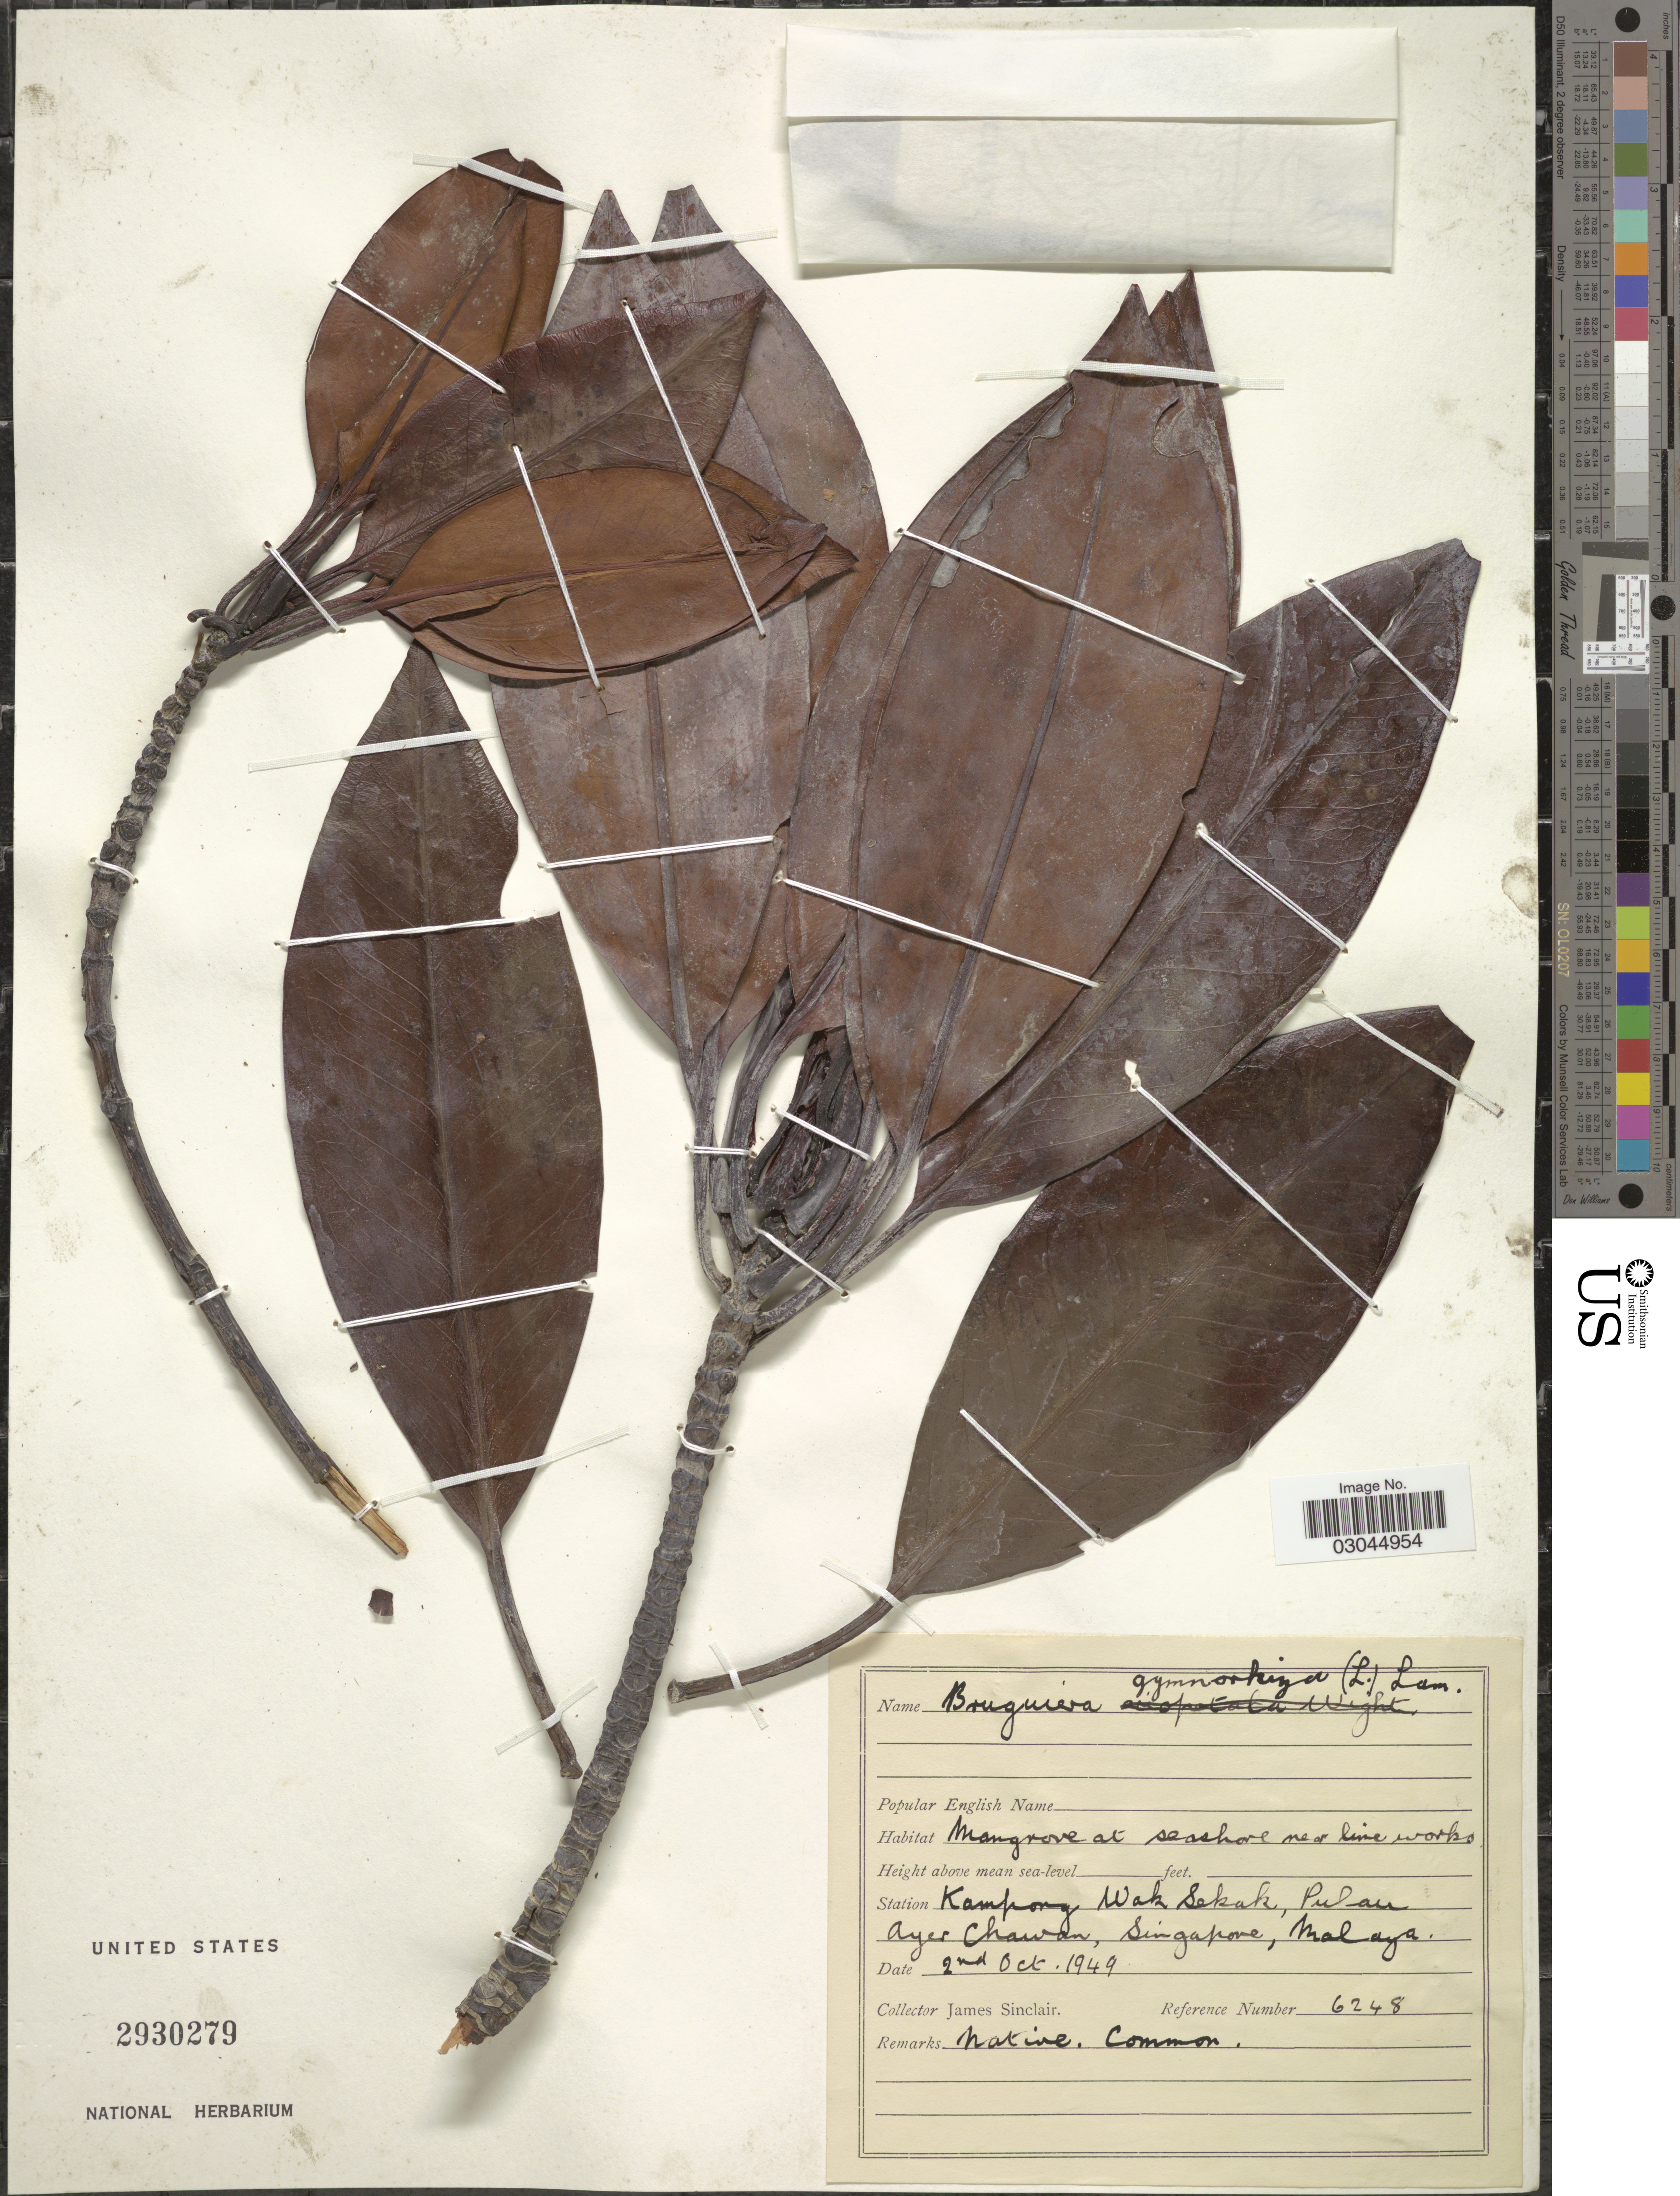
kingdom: Plantae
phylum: Tracheophyta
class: Magnoliopsida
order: Malpighiales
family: Rhizophoraceae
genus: Bruguiera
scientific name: Bruguiera gymnorhiza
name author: (L.) Savigny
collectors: J. Sinclair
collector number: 6248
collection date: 1949-10-02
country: Singapore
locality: Station Kampong Wak Sekak, Pulau Ayer Chawan, Singapore, Malaya.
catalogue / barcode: US 2930279